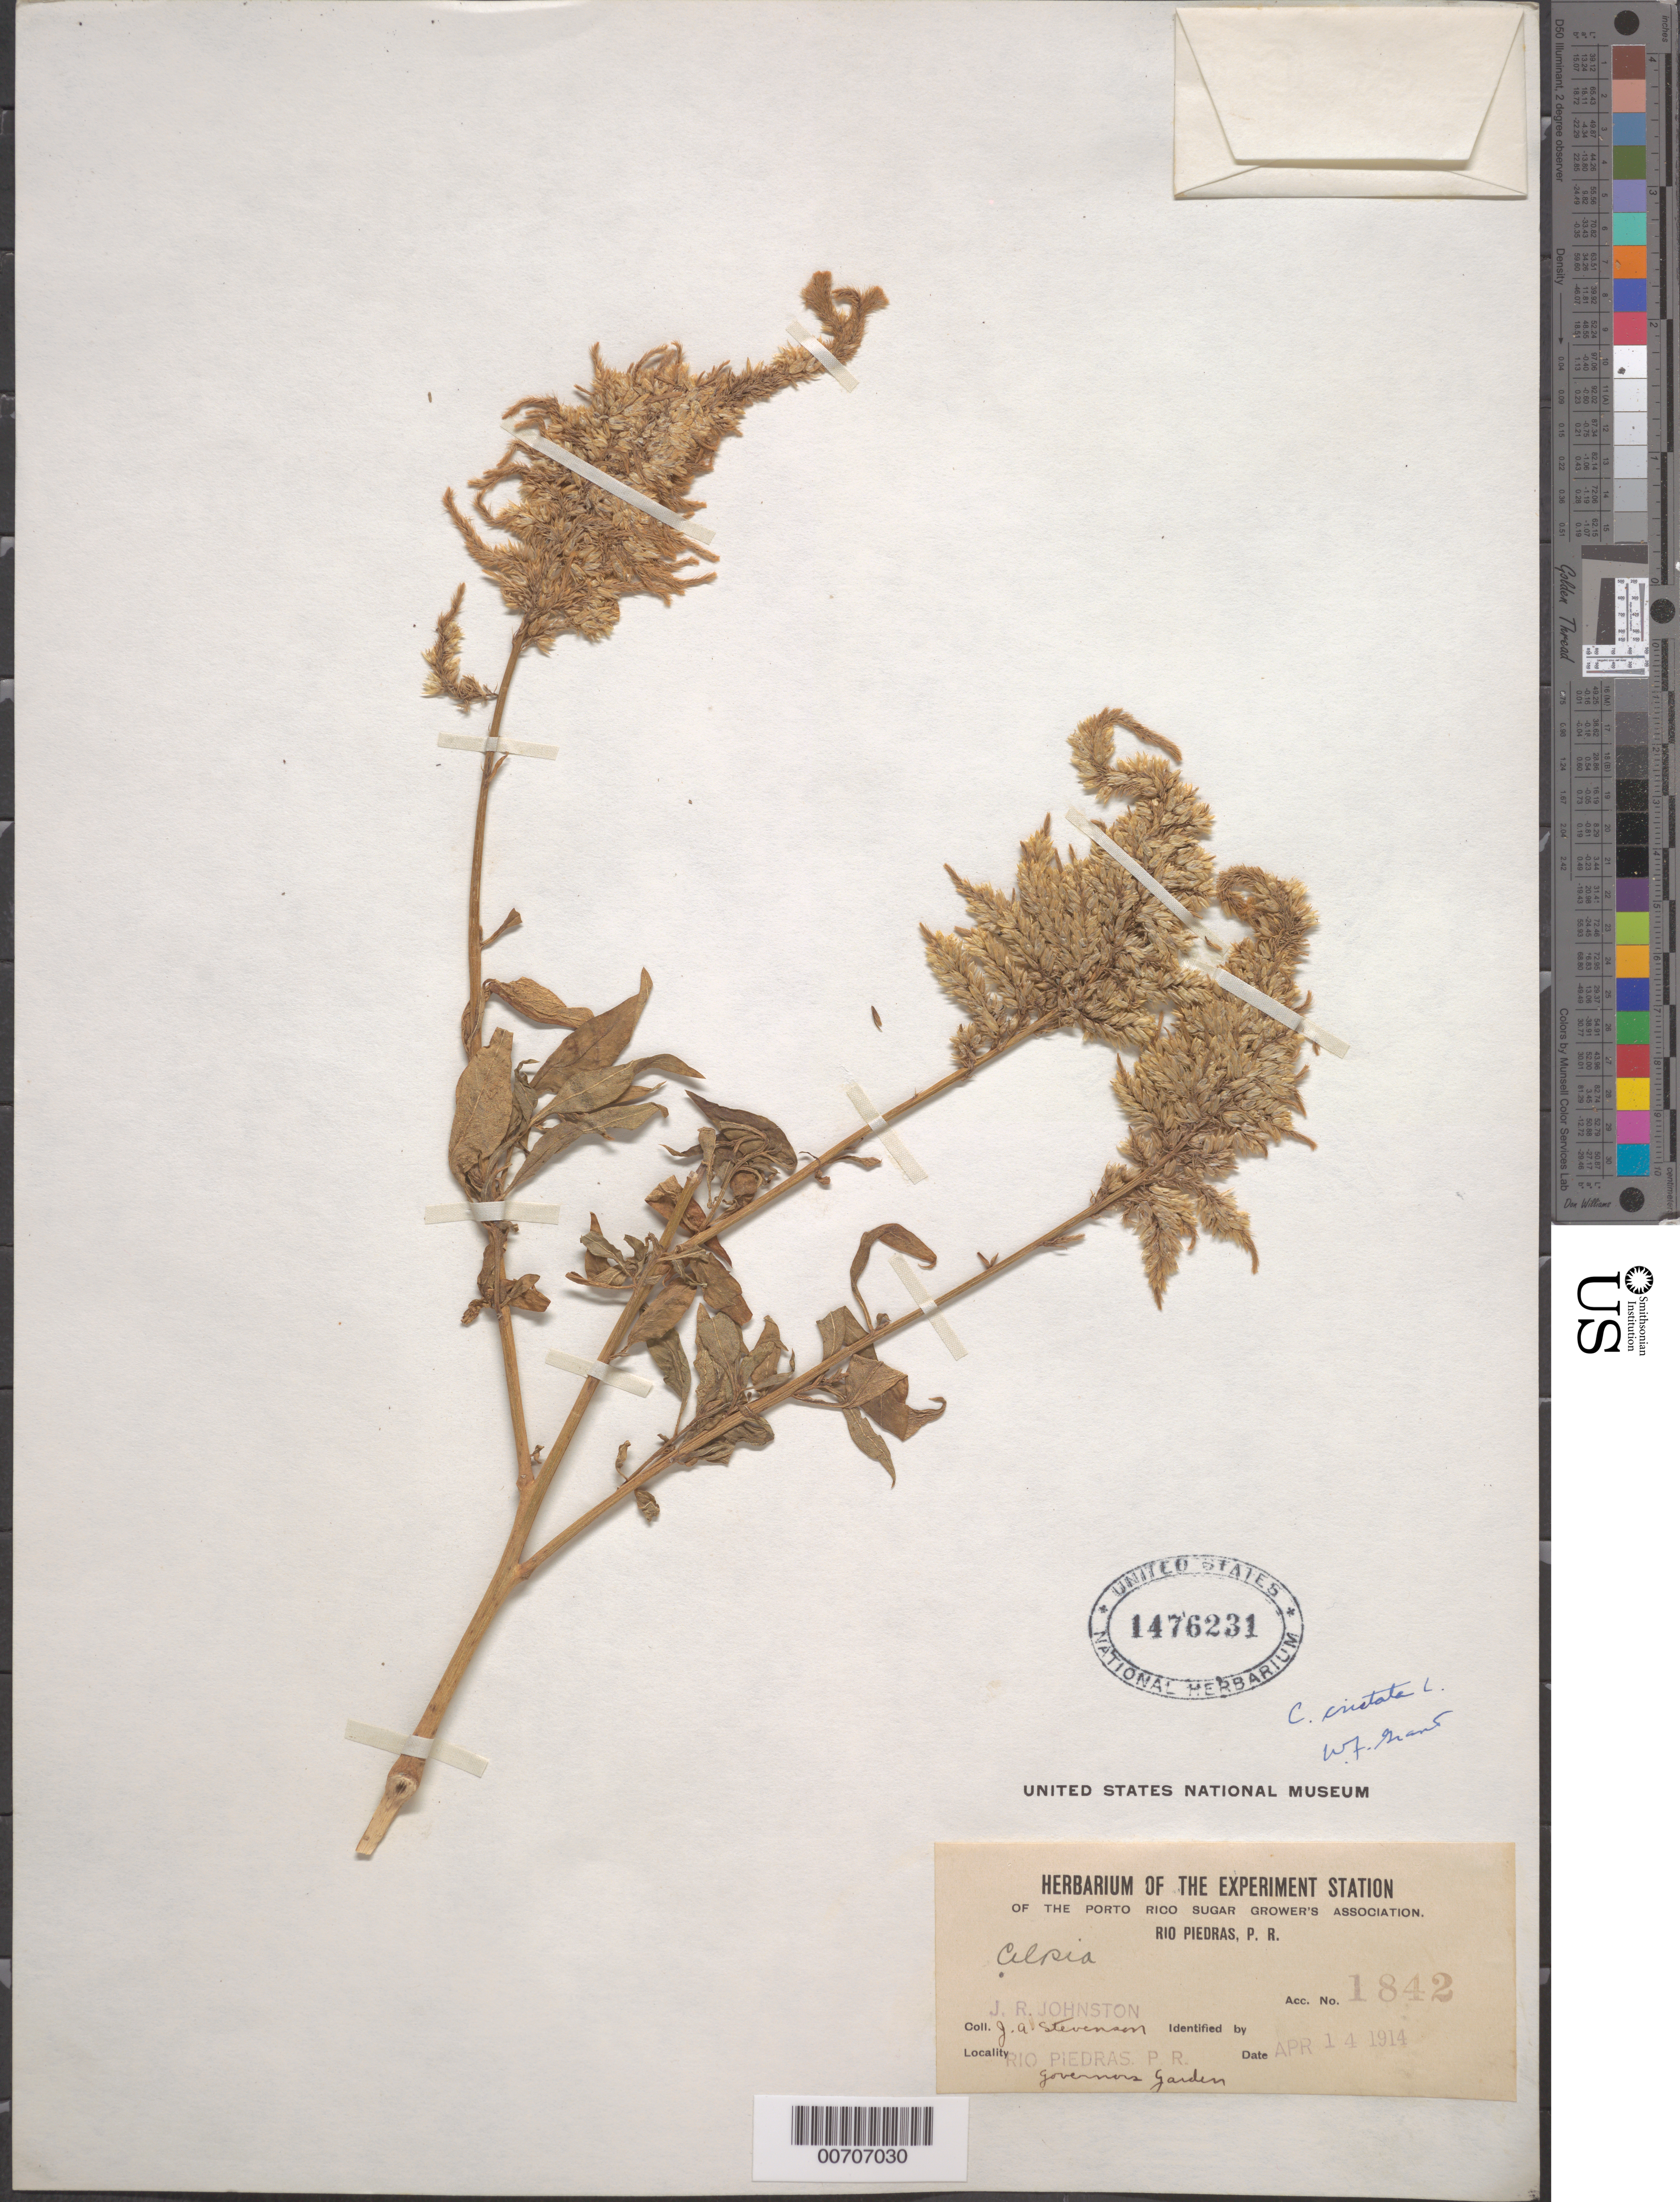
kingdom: Plantae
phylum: Tracheophyta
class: Magnoliopsida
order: Caryophyllales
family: Amaranthaceae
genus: Celosia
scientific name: Celosia sp.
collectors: J. Stevenson & J. Johnston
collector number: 1842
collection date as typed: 14 Apr 1914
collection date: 1914-04-14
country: Puerto Rico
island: Greater Antilles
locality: Río Piedras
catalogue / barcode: US 1476231